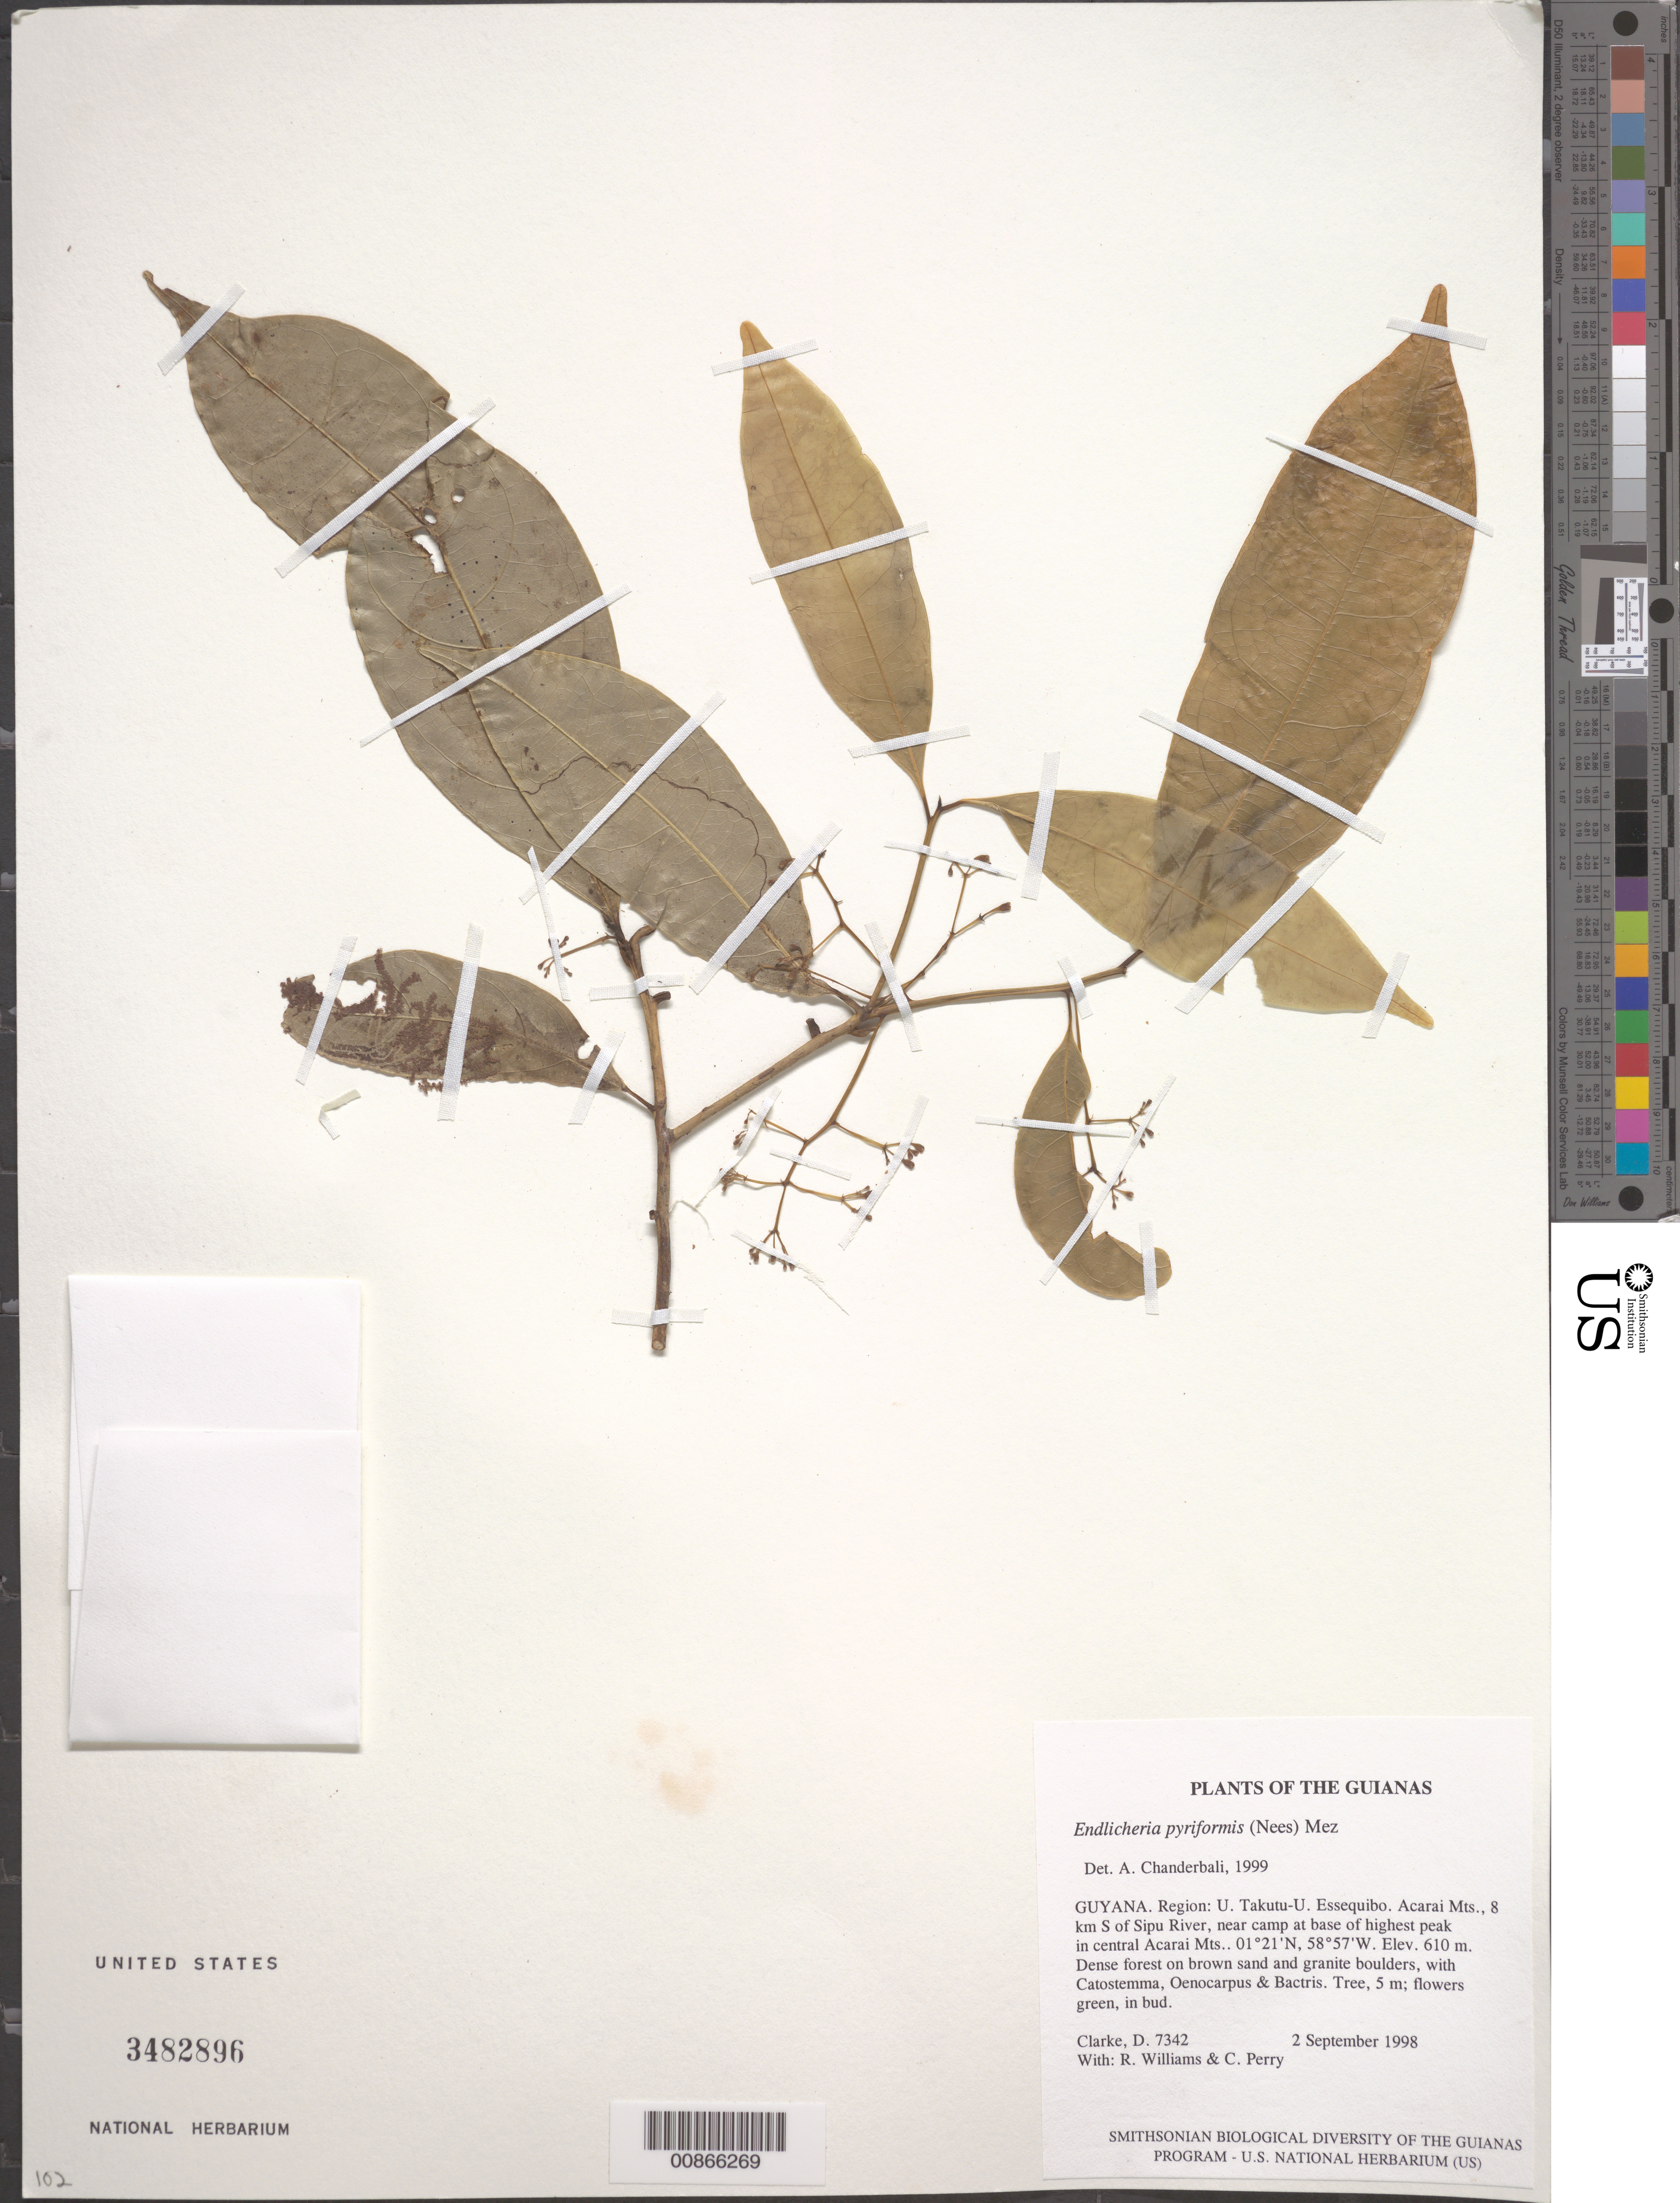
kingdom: Plantae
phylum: Tracheophyta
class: Magnoliopsida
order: Laurales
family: Lauraceae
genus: Endlicheria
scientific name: Endlicheria pyriformis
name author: (Nees) Mez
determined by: Chanderbali, Andre Shashi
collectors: H. D. Clarke, R. Williams & C. Perry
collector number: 7342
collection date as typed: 2 September 1998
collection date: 1998-09-02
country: Guyana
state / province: U. Takutu-U. Essequibo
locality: Acarai Mts., 8 km S of Sipu River, near camp at base of highest peak in central Acarai Mts.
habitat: Dense forest on brown sand and granite boulders, with Catostemma, Oenocarpus & Bactris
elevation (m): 610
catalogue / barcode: US 3482896